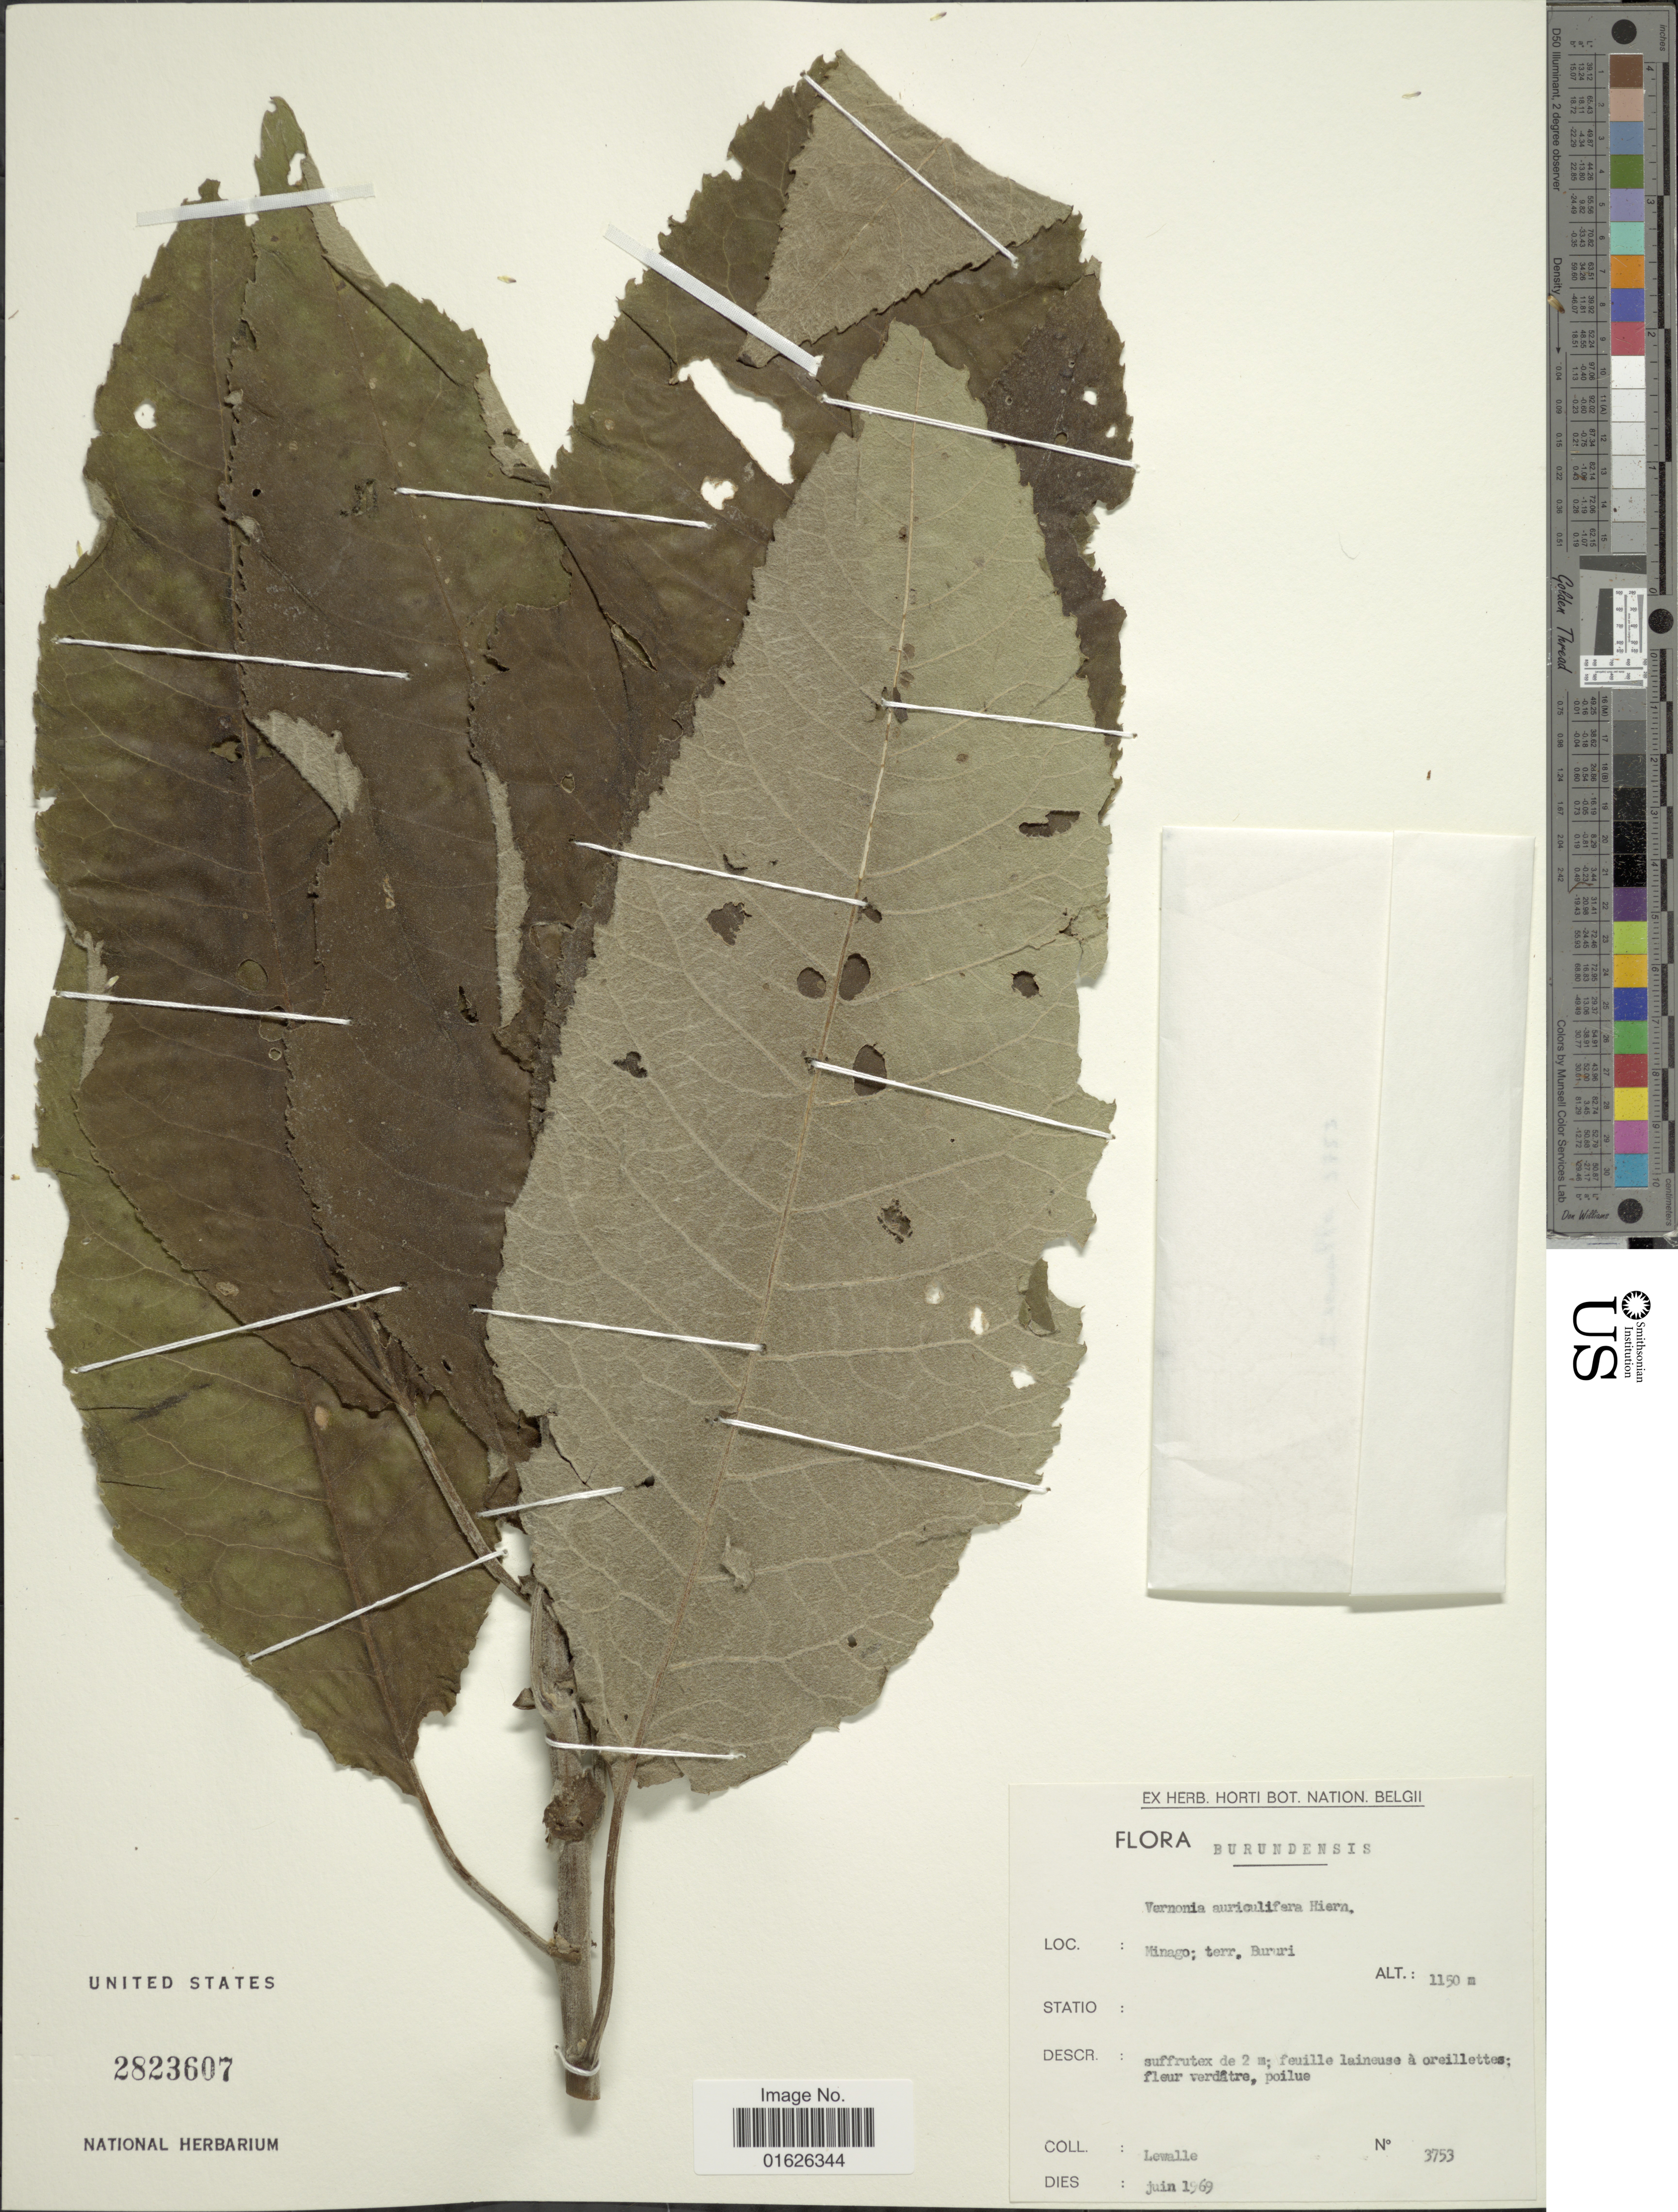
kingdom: Plantae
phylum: Tracheophyta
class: Magnoliopsida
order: Asterales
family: Asteraceae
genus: Gymnanthemum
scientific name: Gymnanthemum auriculiferum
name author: (Hiern) Isawumi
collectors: J. Lewalle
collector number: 3753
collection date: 1969-06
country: Burundi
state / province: Bururi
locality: Minago; Terr.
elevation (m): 1150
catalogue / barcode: US 2823607